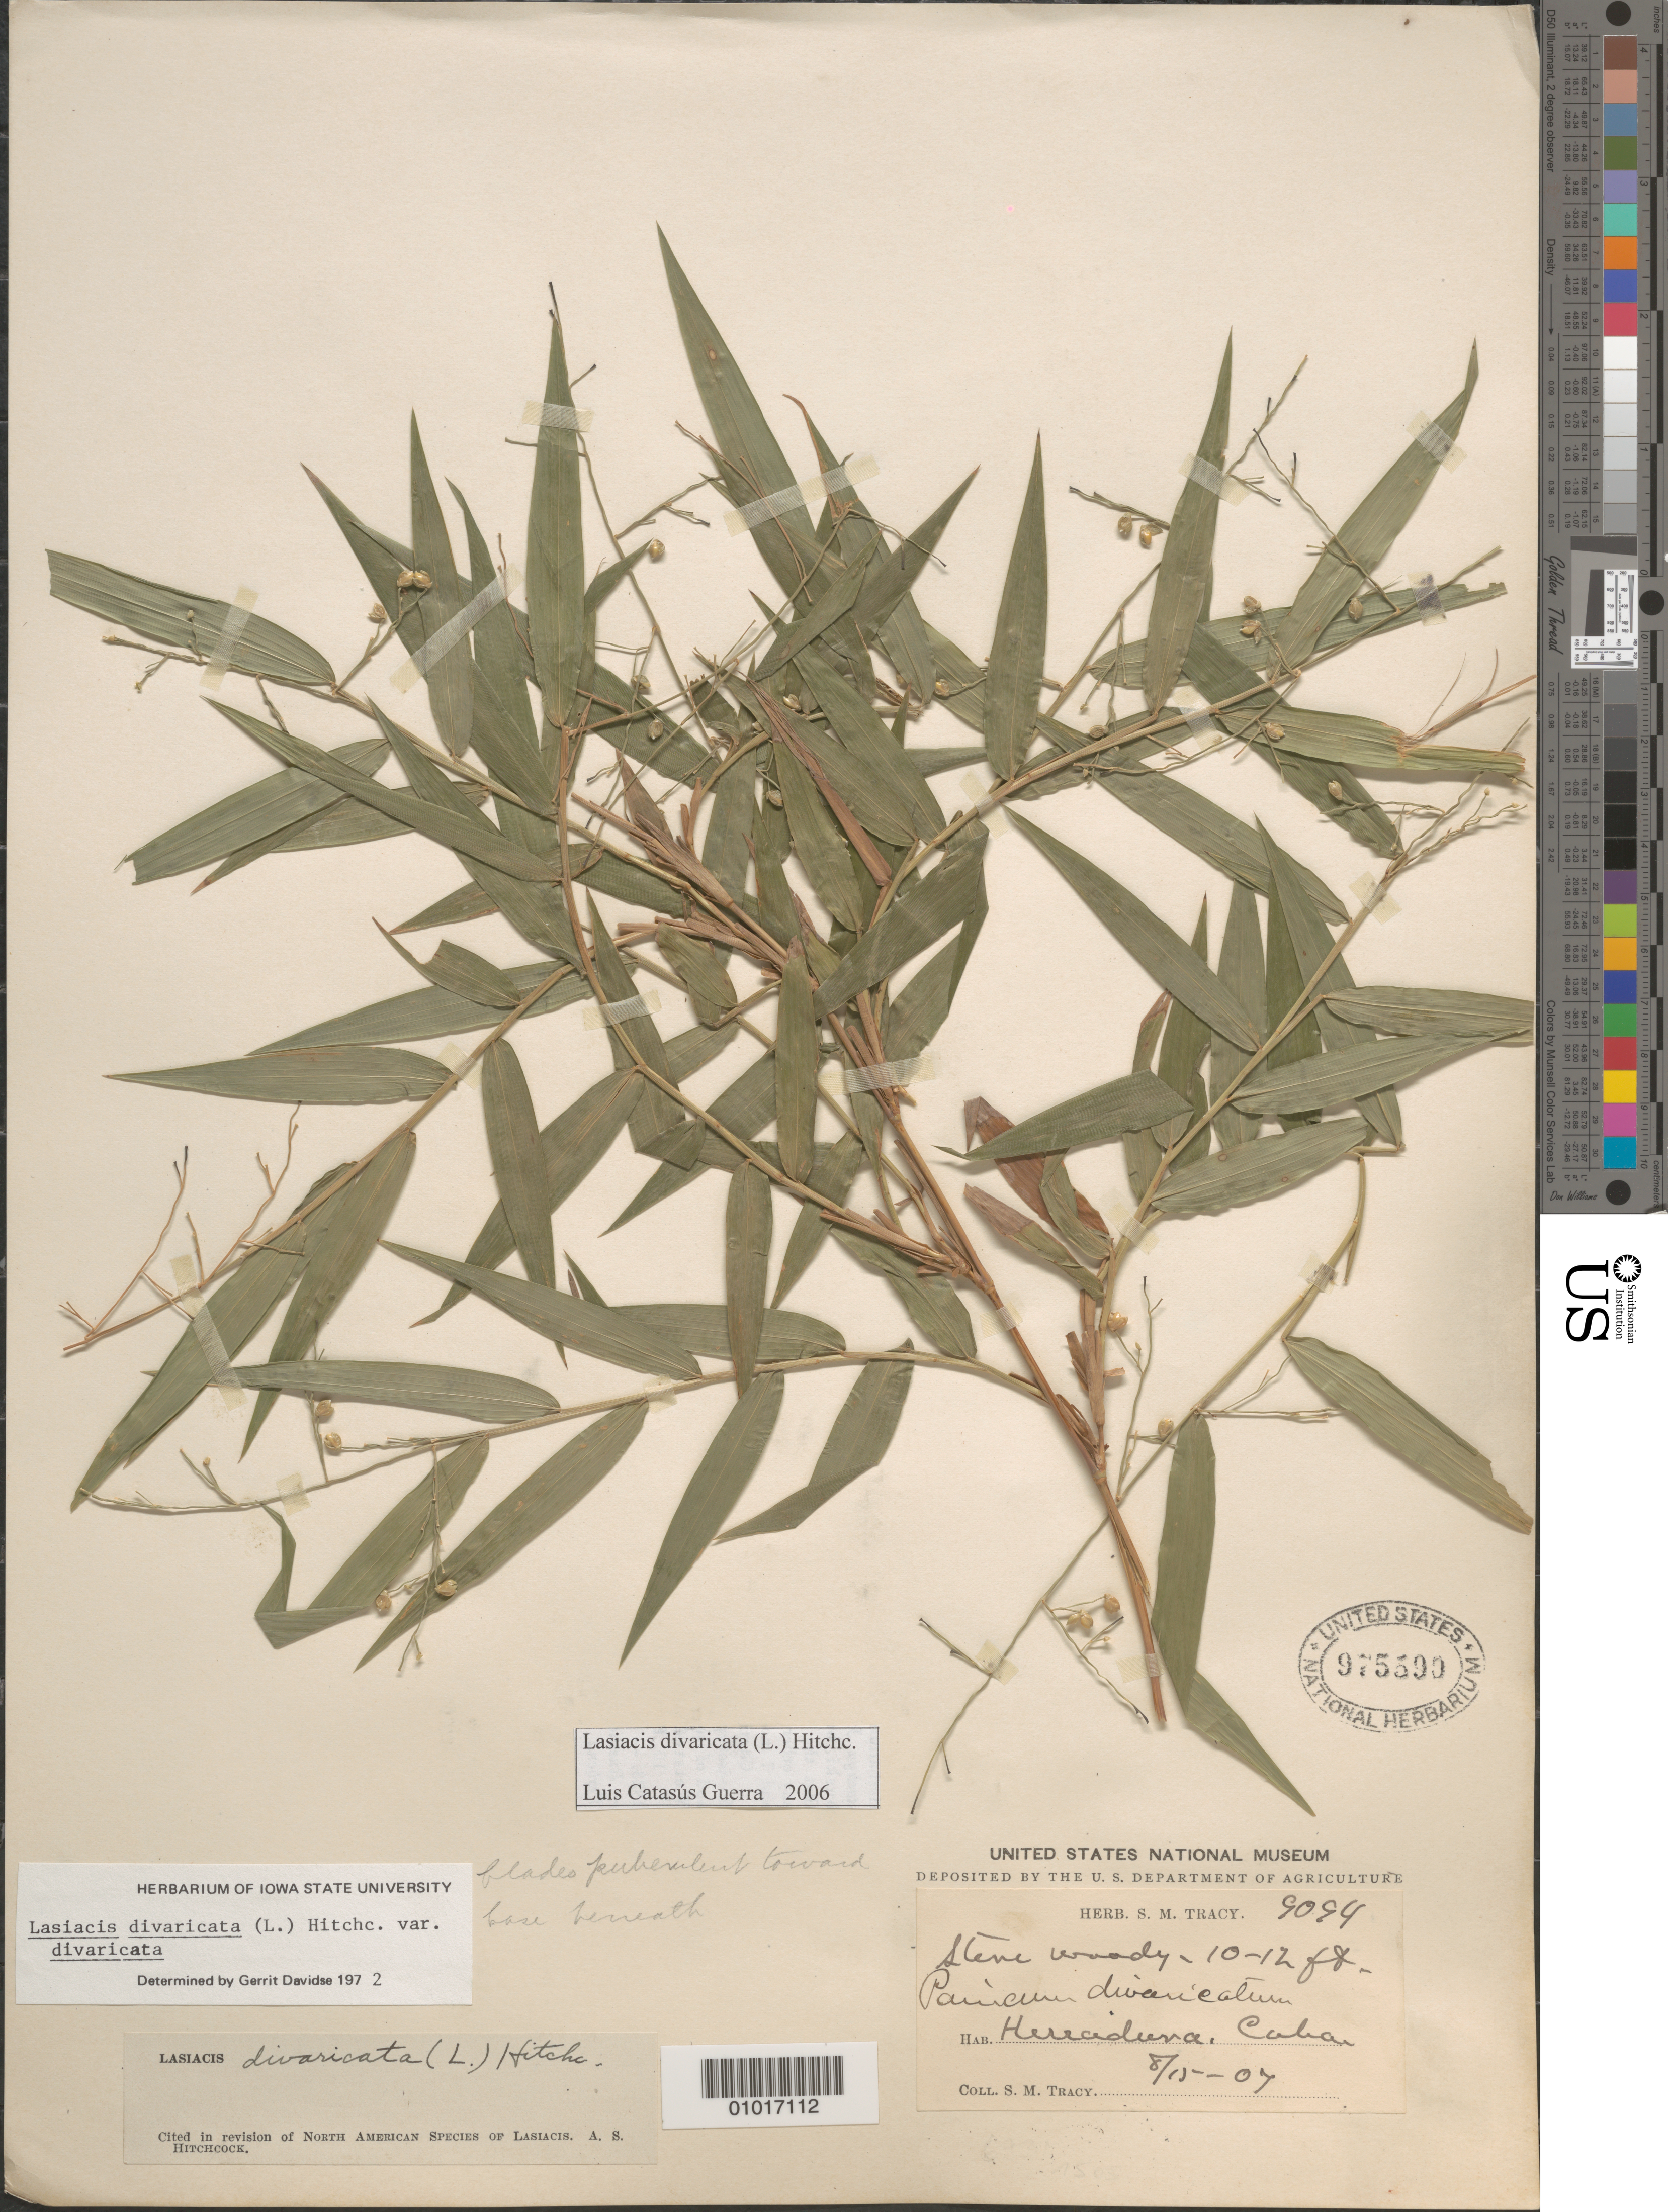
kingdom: Plantae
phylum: Tracheophyta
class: Liliopsida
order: Poales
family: Poaceae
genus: Lasiacis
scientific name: Lasiacis divaricata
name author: (L.) Hitchc.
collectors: S. M. Tracy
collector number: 9094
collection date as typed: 15 Aug 1907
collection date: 1907-08-15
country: Cuba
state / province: Ciego de Ávila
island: Cuba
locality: Herradura, Cuba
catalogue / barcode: US 975590